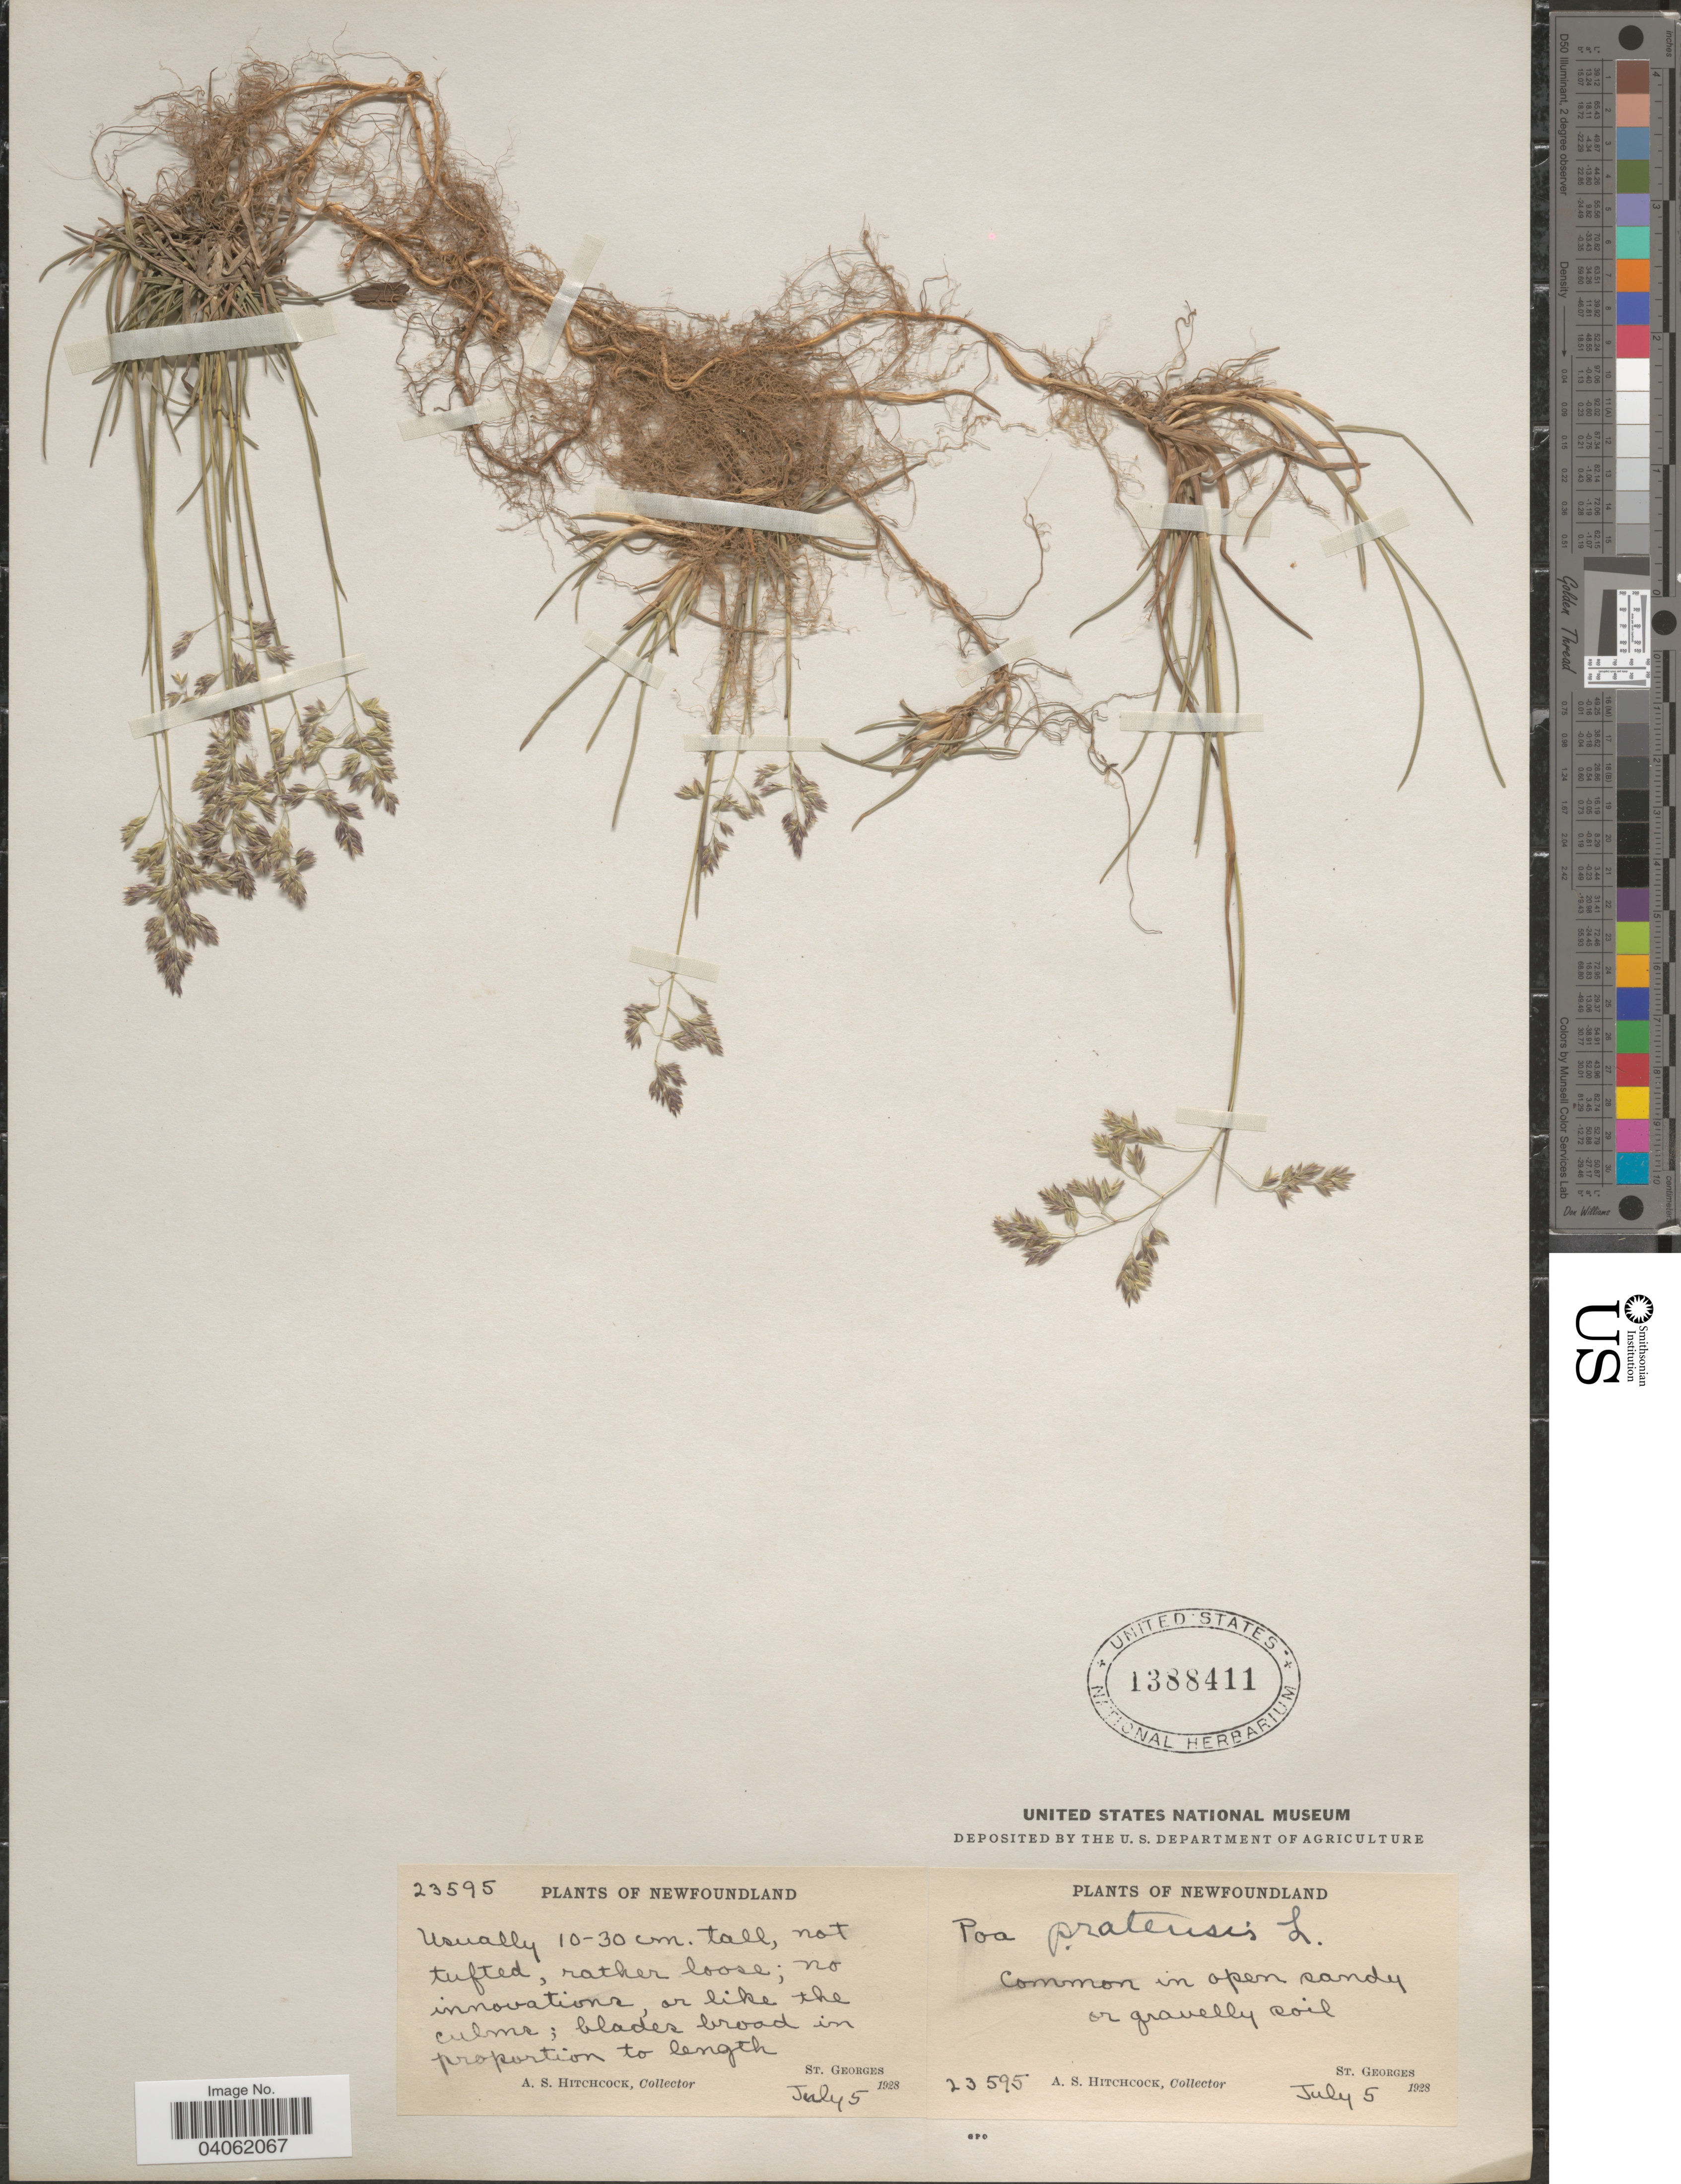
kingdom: Plantae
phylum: Tracheophyta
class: Liliopsida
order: Poales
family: Poaceae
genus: Poa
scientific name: Poa pratensis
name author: L.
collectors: A. S. Hitchcock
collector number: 23595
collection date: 1928-07-05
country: Canada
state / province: Newfoundland and Labrador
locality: St. Georges.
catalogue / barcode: US 1388411